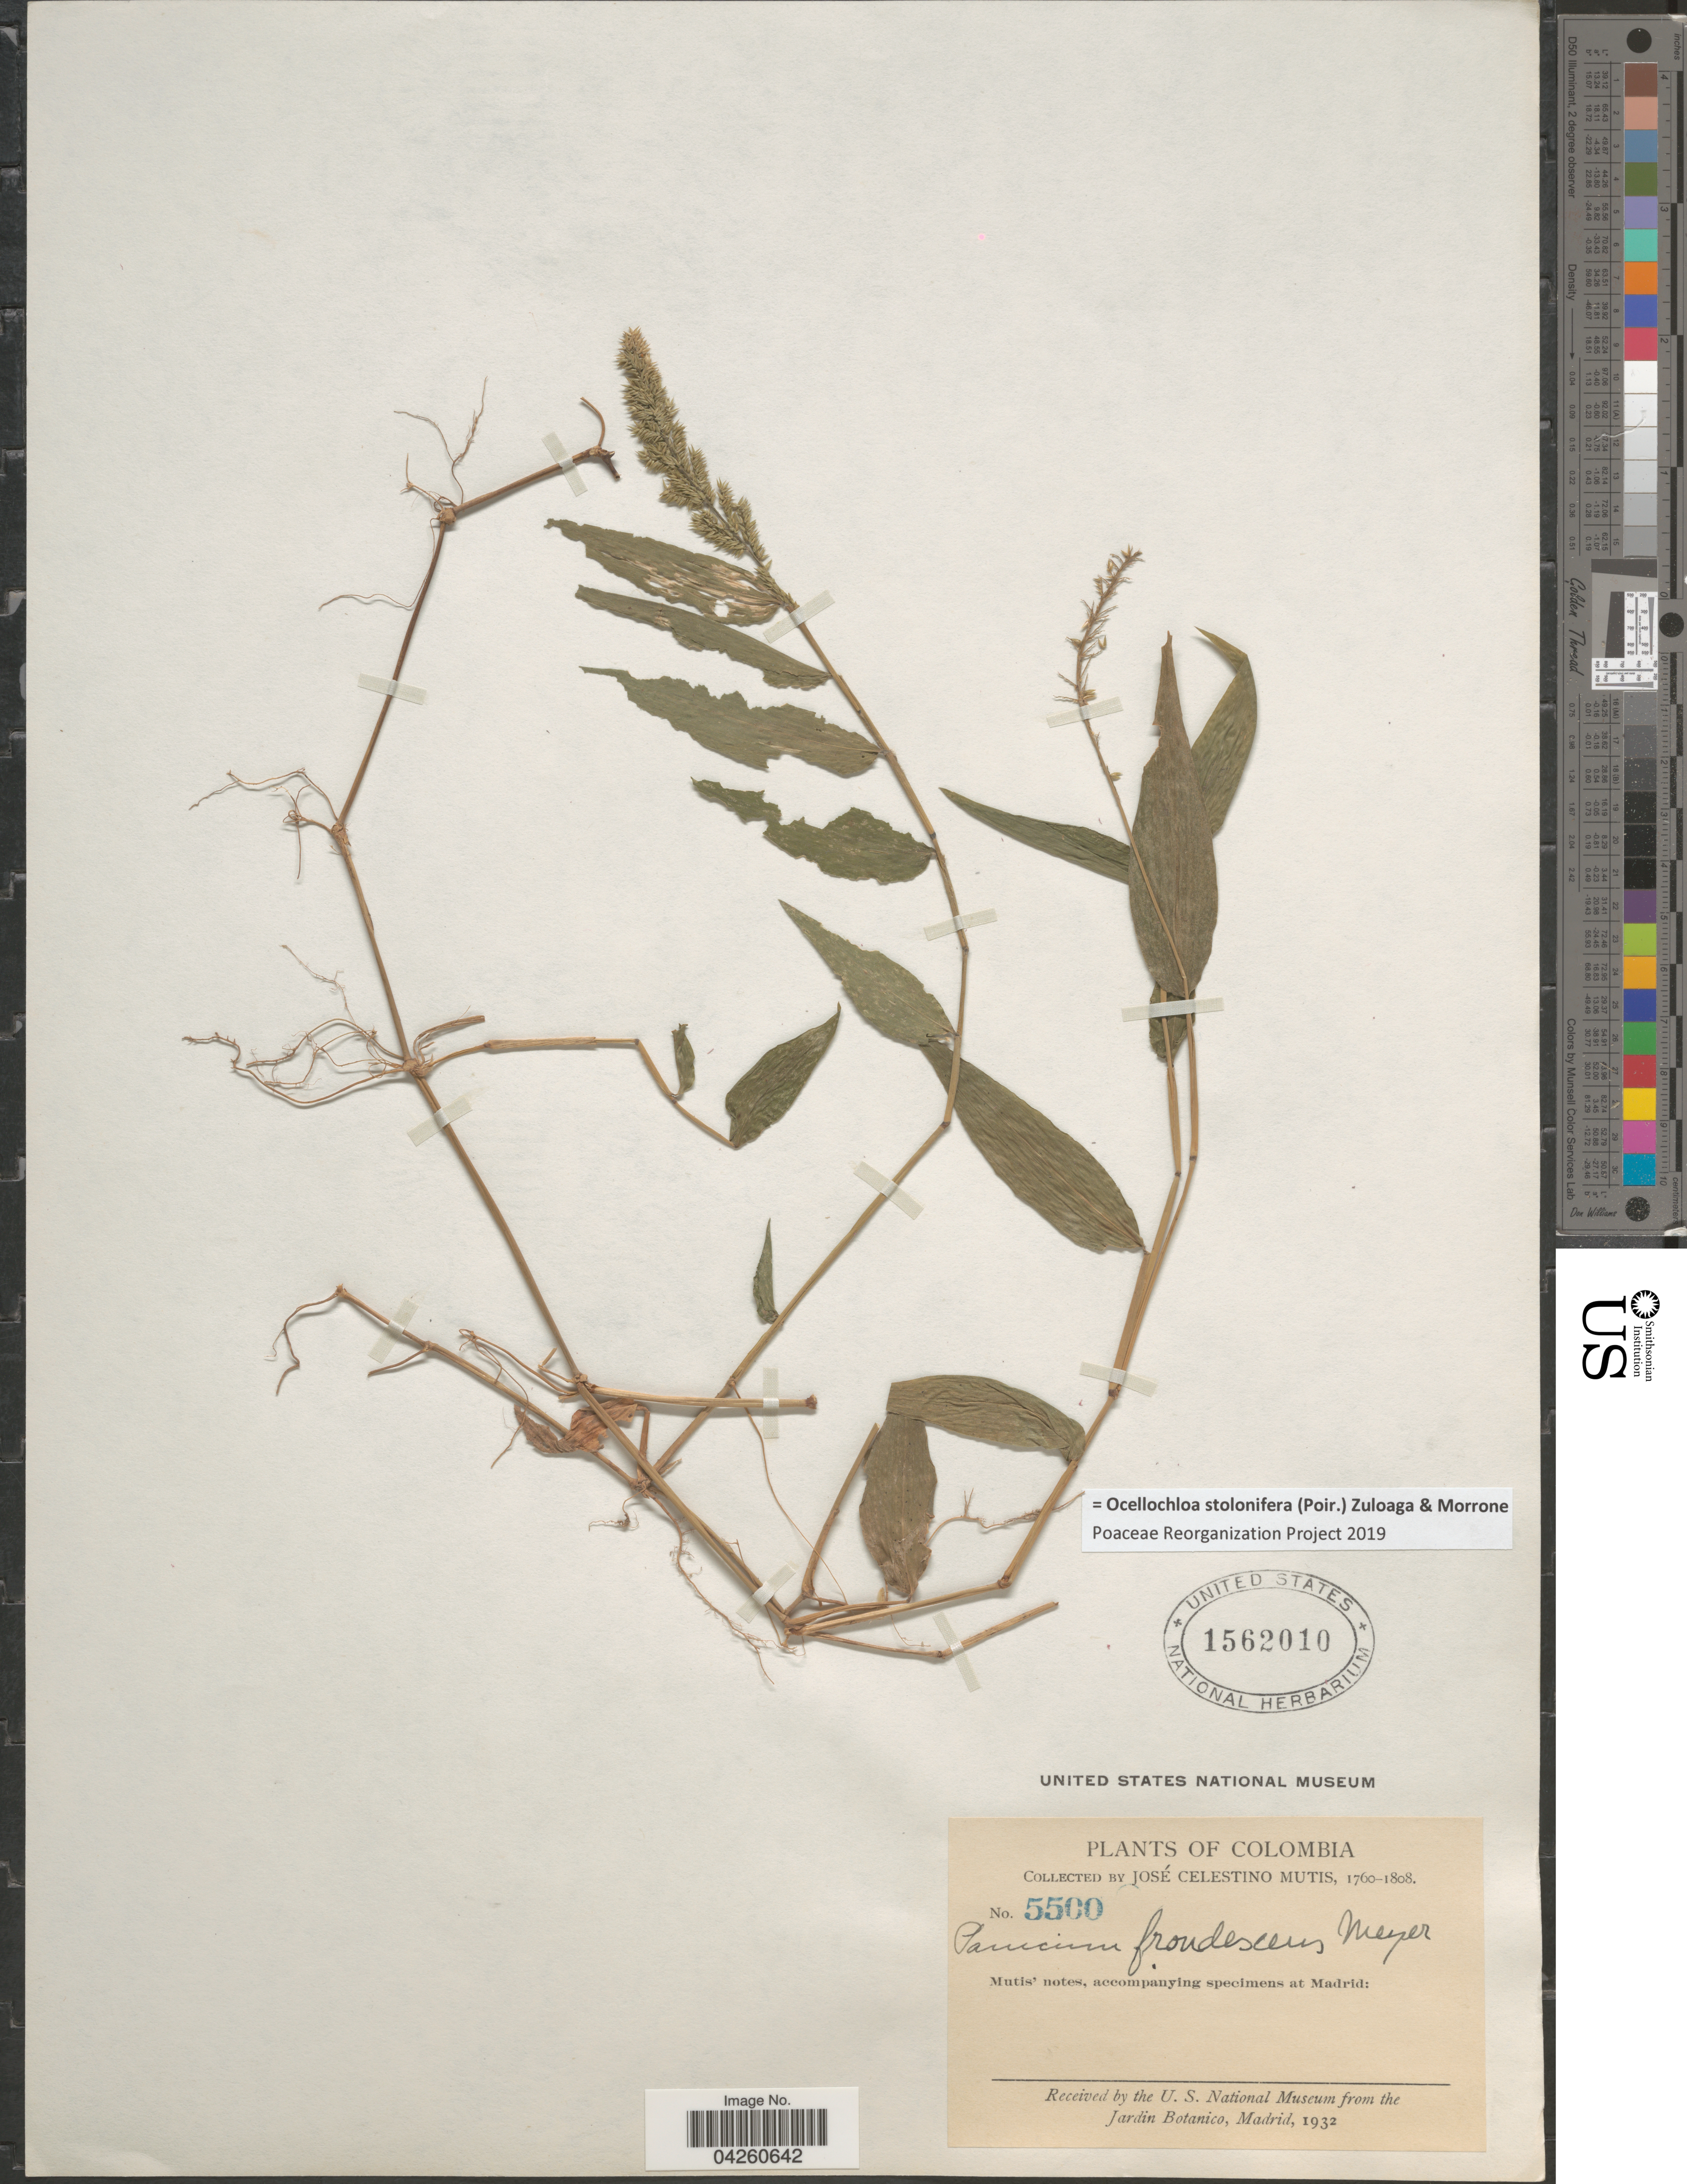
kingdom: Plantae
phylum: Tracheophyta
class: Liliopsida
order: Poales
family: Poaceae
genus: Ocellochloa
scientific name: Ocellochloa stolonifera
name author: (Poir.) Zuloaga & Morrone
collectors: J. C. B. Mutis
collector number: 5500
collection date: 1760/1808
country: Colombia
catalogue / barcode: US 1562010